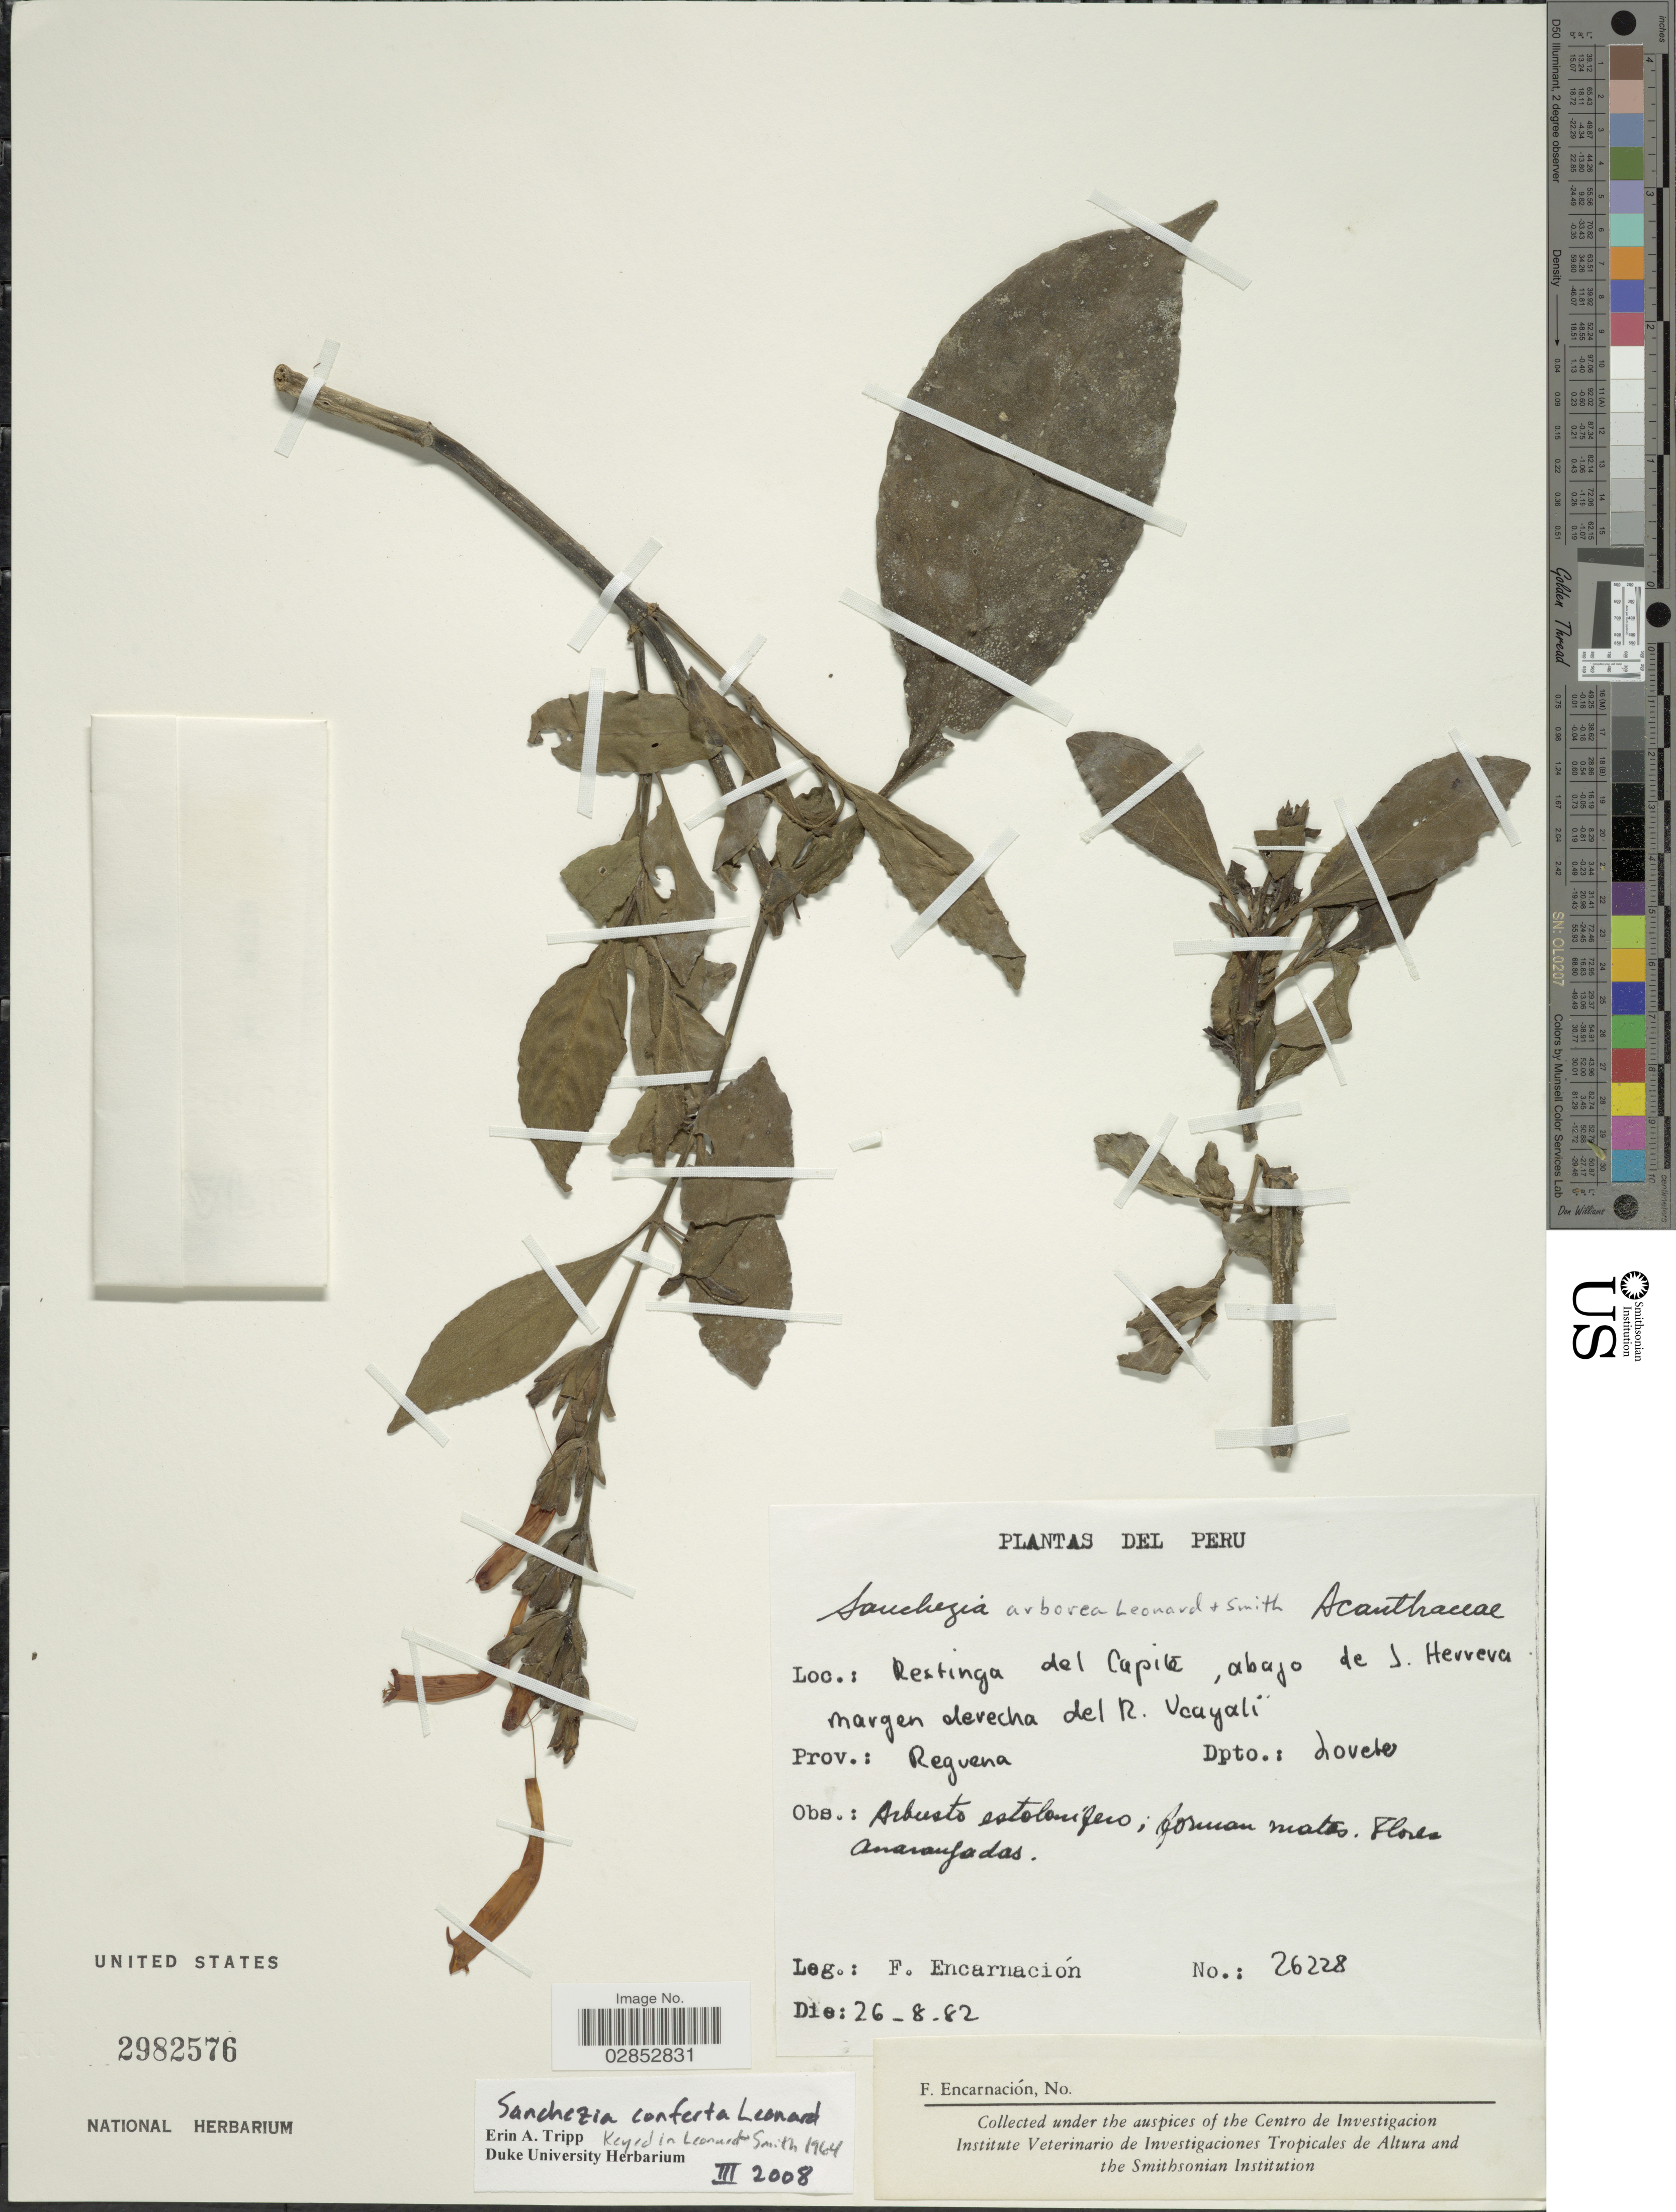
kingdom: Plantae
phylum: Tracheophyta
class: Magnoliopsida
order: Lamiales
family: Acanthaceae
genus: Sanchezia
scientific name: Sanchezia tigrina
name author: Leonard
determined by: Azevedo, Igor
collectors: F. Encarnación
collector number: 26228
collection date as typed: Transcribed d/m/y: 26/8/82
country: Peru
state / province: Loreto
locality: Restinga del Cupite, abajo de J. Herrera margen derecha del R. Ucayali. Prov.: Requena. Dpto.: Loreto.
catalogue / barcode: US 2982576